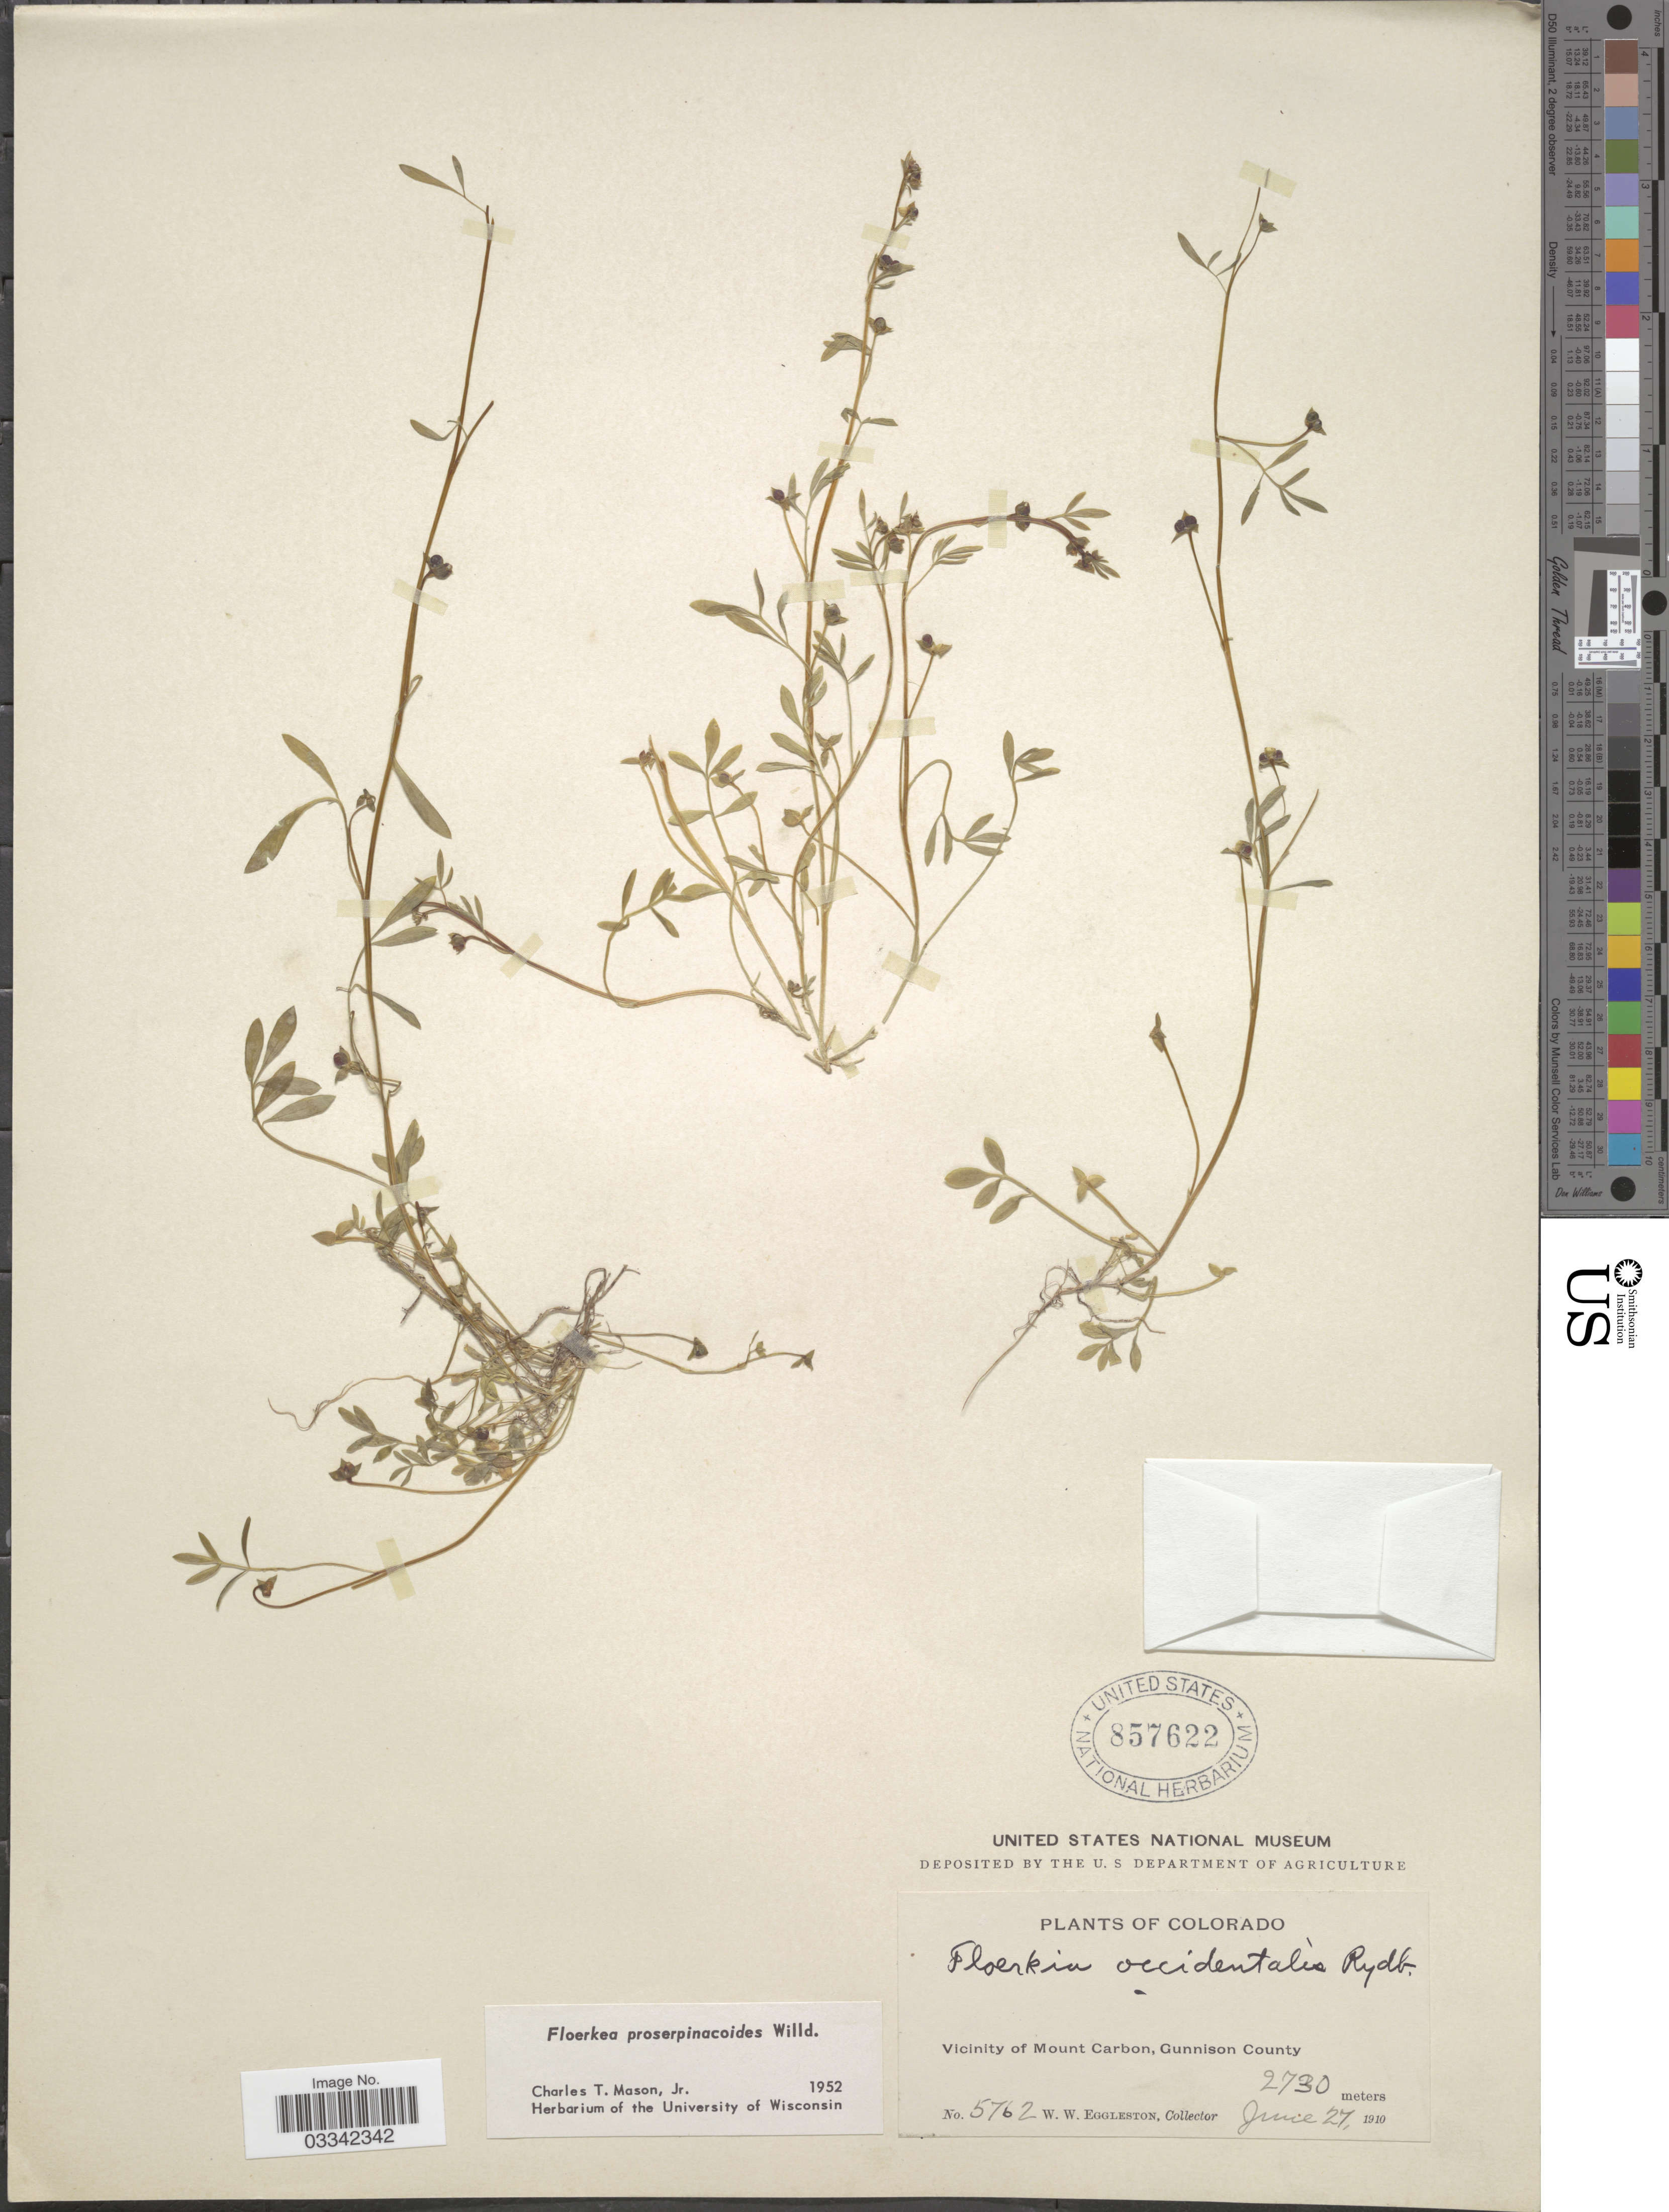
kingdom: Plantae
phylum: Tracheophyta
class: Magnoliopsida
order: Brassicales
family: Limnanthaceae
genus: Floerkea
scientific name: Floerkea proserpinacoides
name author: Willd.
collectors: W. W. Eggleston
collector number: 5762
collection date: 1910-06-27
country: United States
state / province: Colorado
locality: Vicinity of Mount Carbon, Gunnison County.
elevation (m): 2730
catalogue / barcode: US 857622